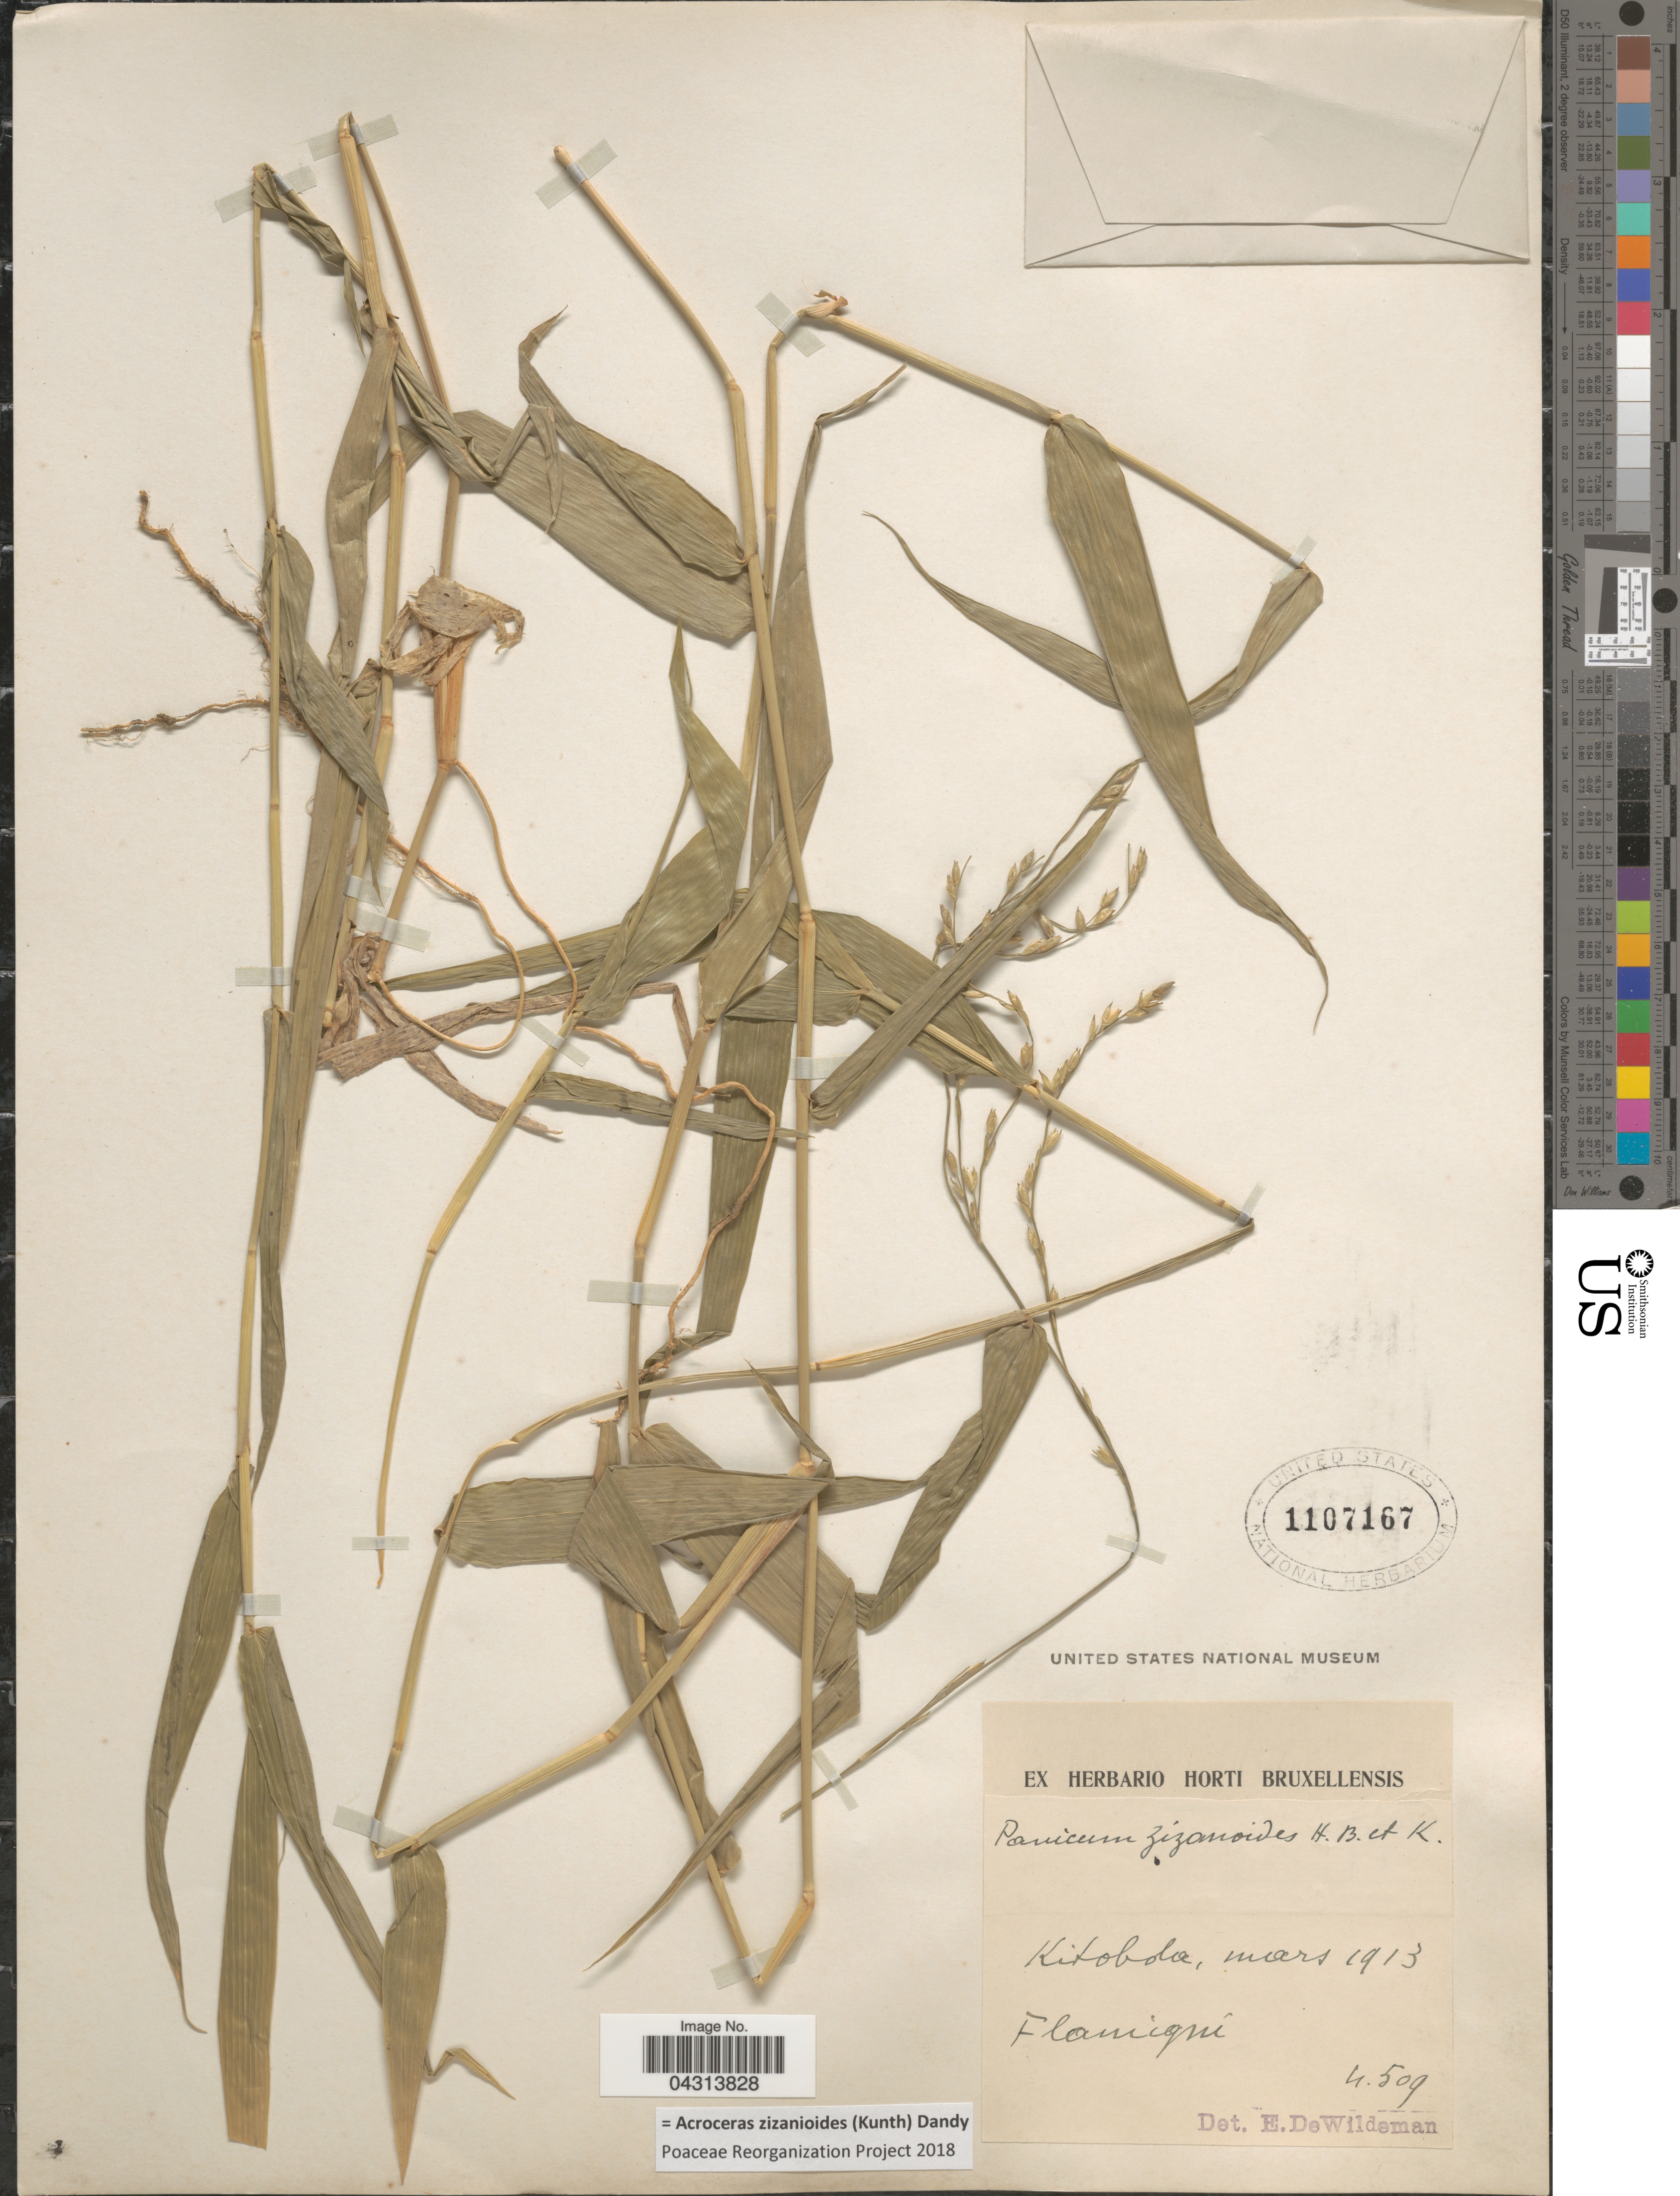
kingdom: Plantae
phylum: Tracheophyta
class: Liliopsida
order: Poales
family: Poaceae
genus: Acroceras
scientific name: Acroceras zizanioides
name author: (Kunth) Dandy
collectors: Flamigny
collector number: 4509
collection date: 1913-03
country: Congo, Democratic Republic of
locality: Kitobola.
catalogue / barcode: US 1107167